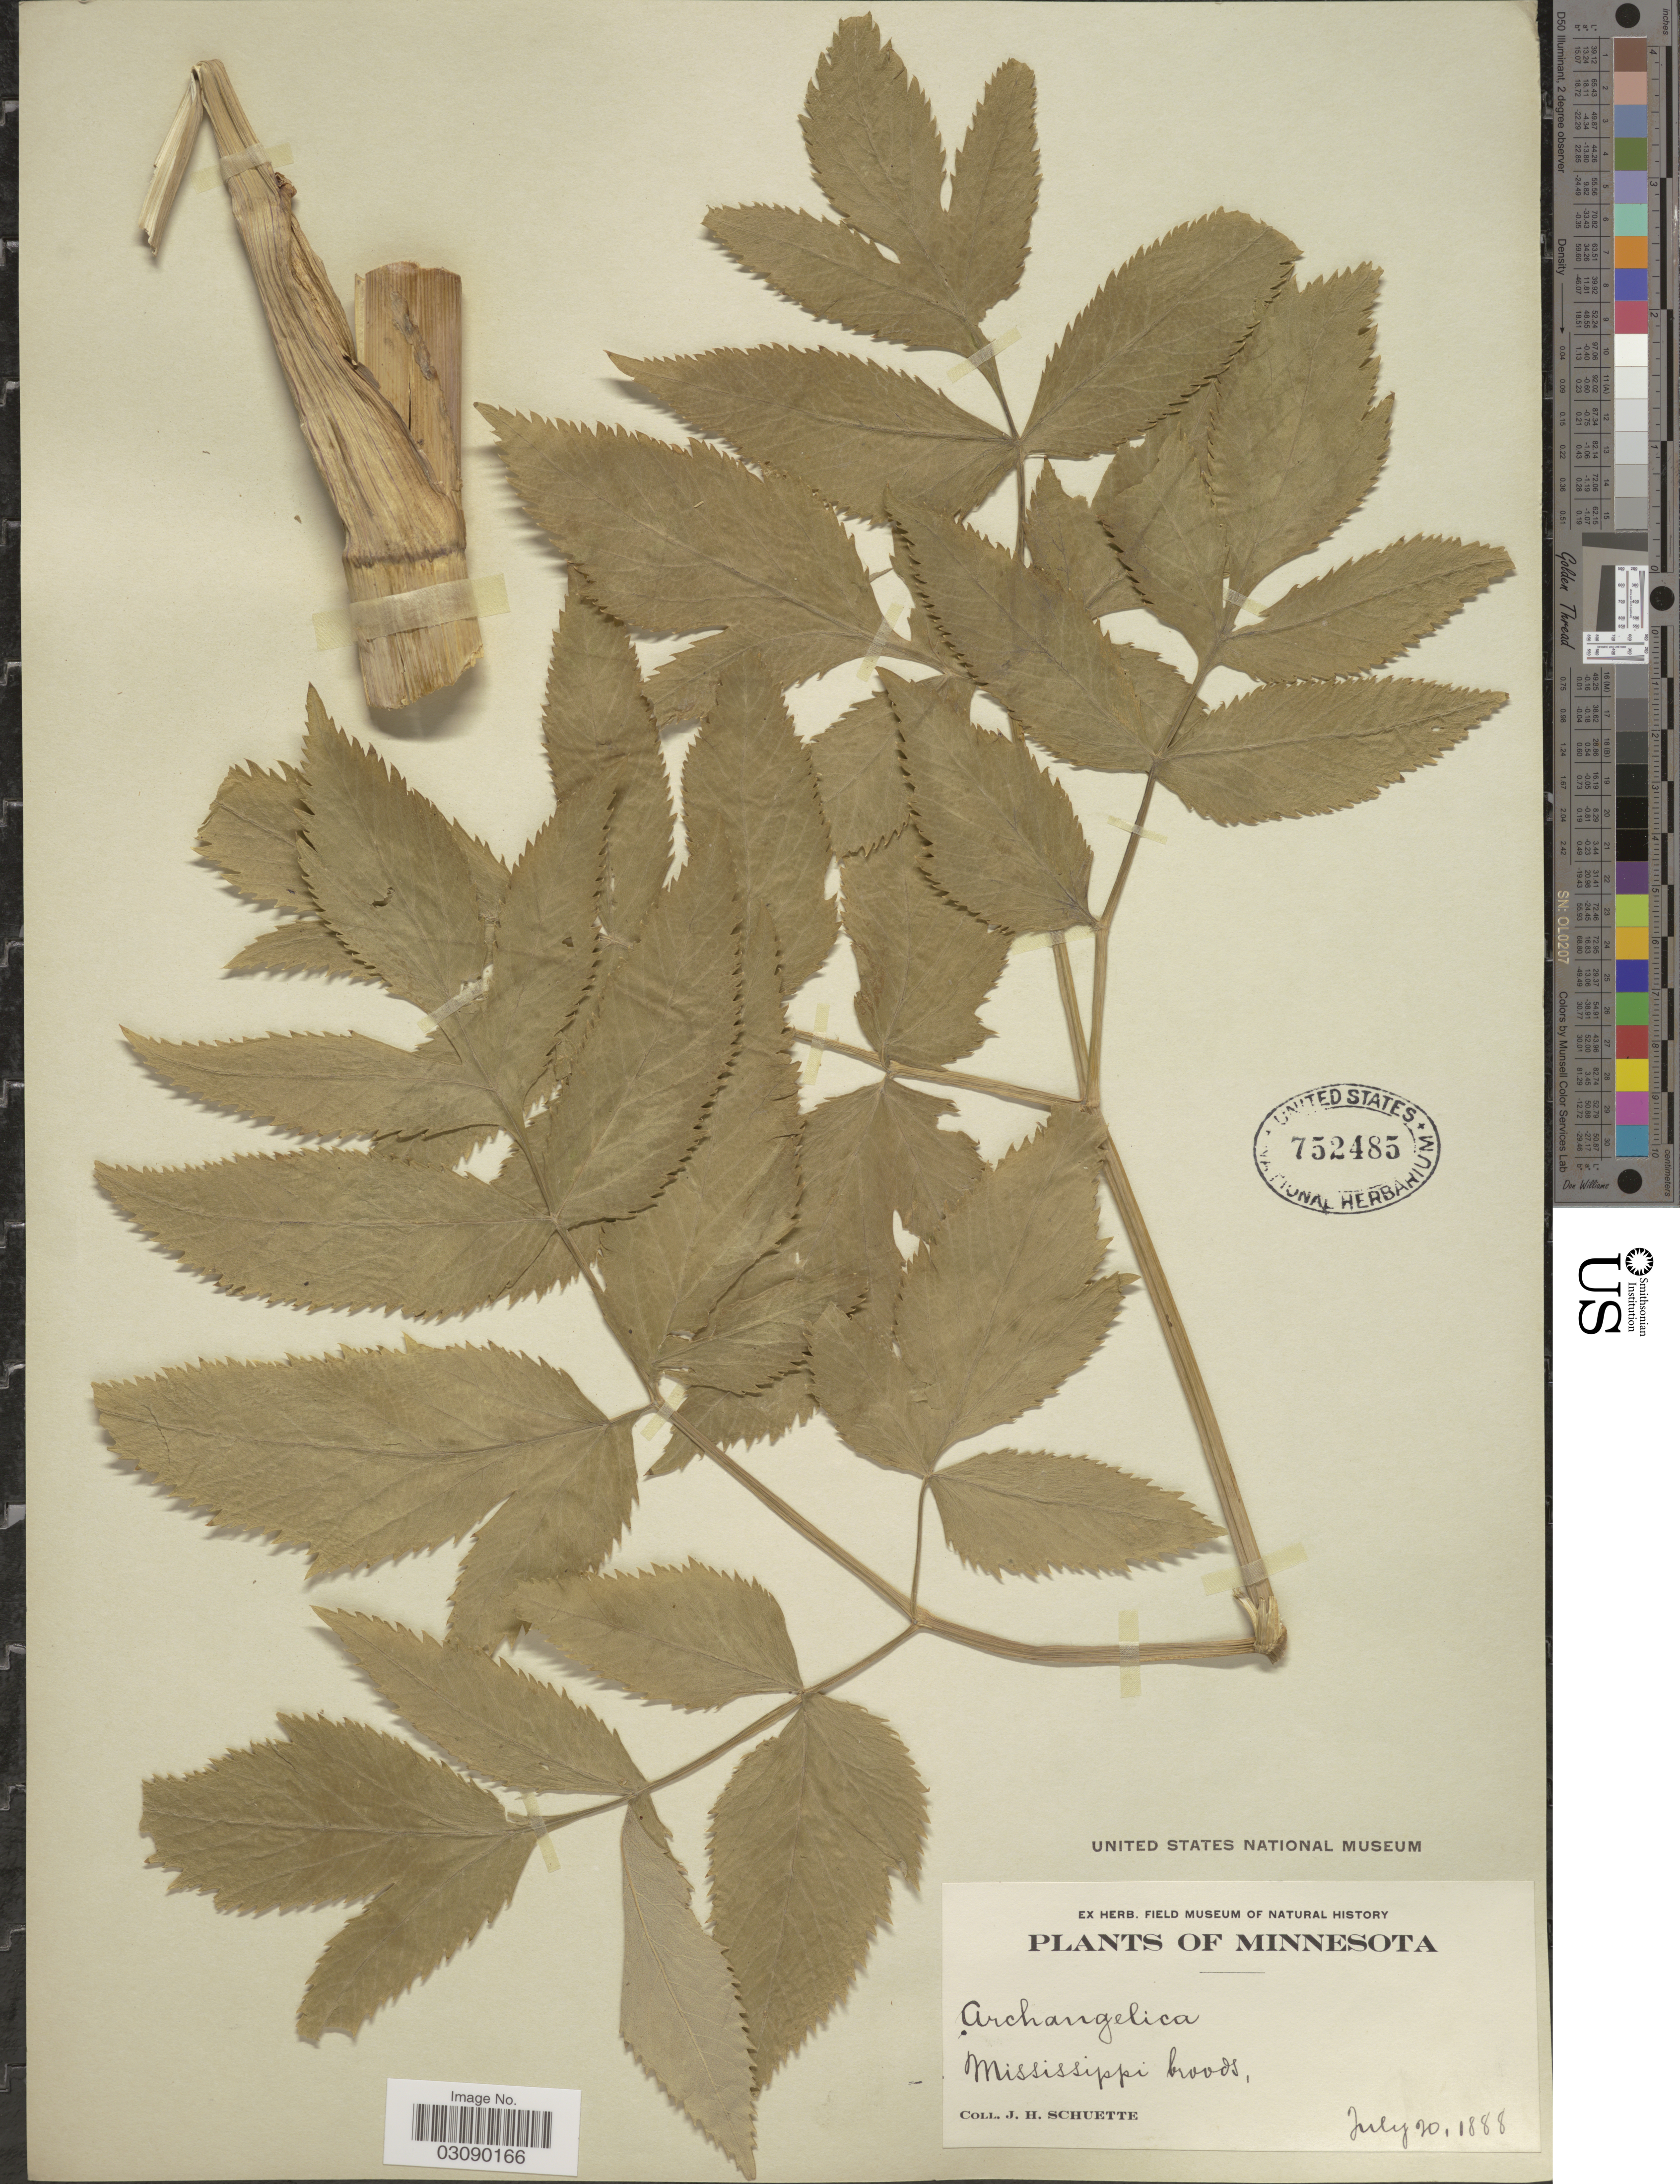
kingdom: Plantae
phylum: Tracheophyta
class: Magnoliopsida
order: Apiales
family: Apiaceae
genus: Angelica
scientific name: Angelica atropurpurea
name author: L.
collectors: J. Schutte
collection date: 1888-07-20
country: United States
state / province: Minnesota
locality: Mississippi woods.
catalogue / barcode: US 752485